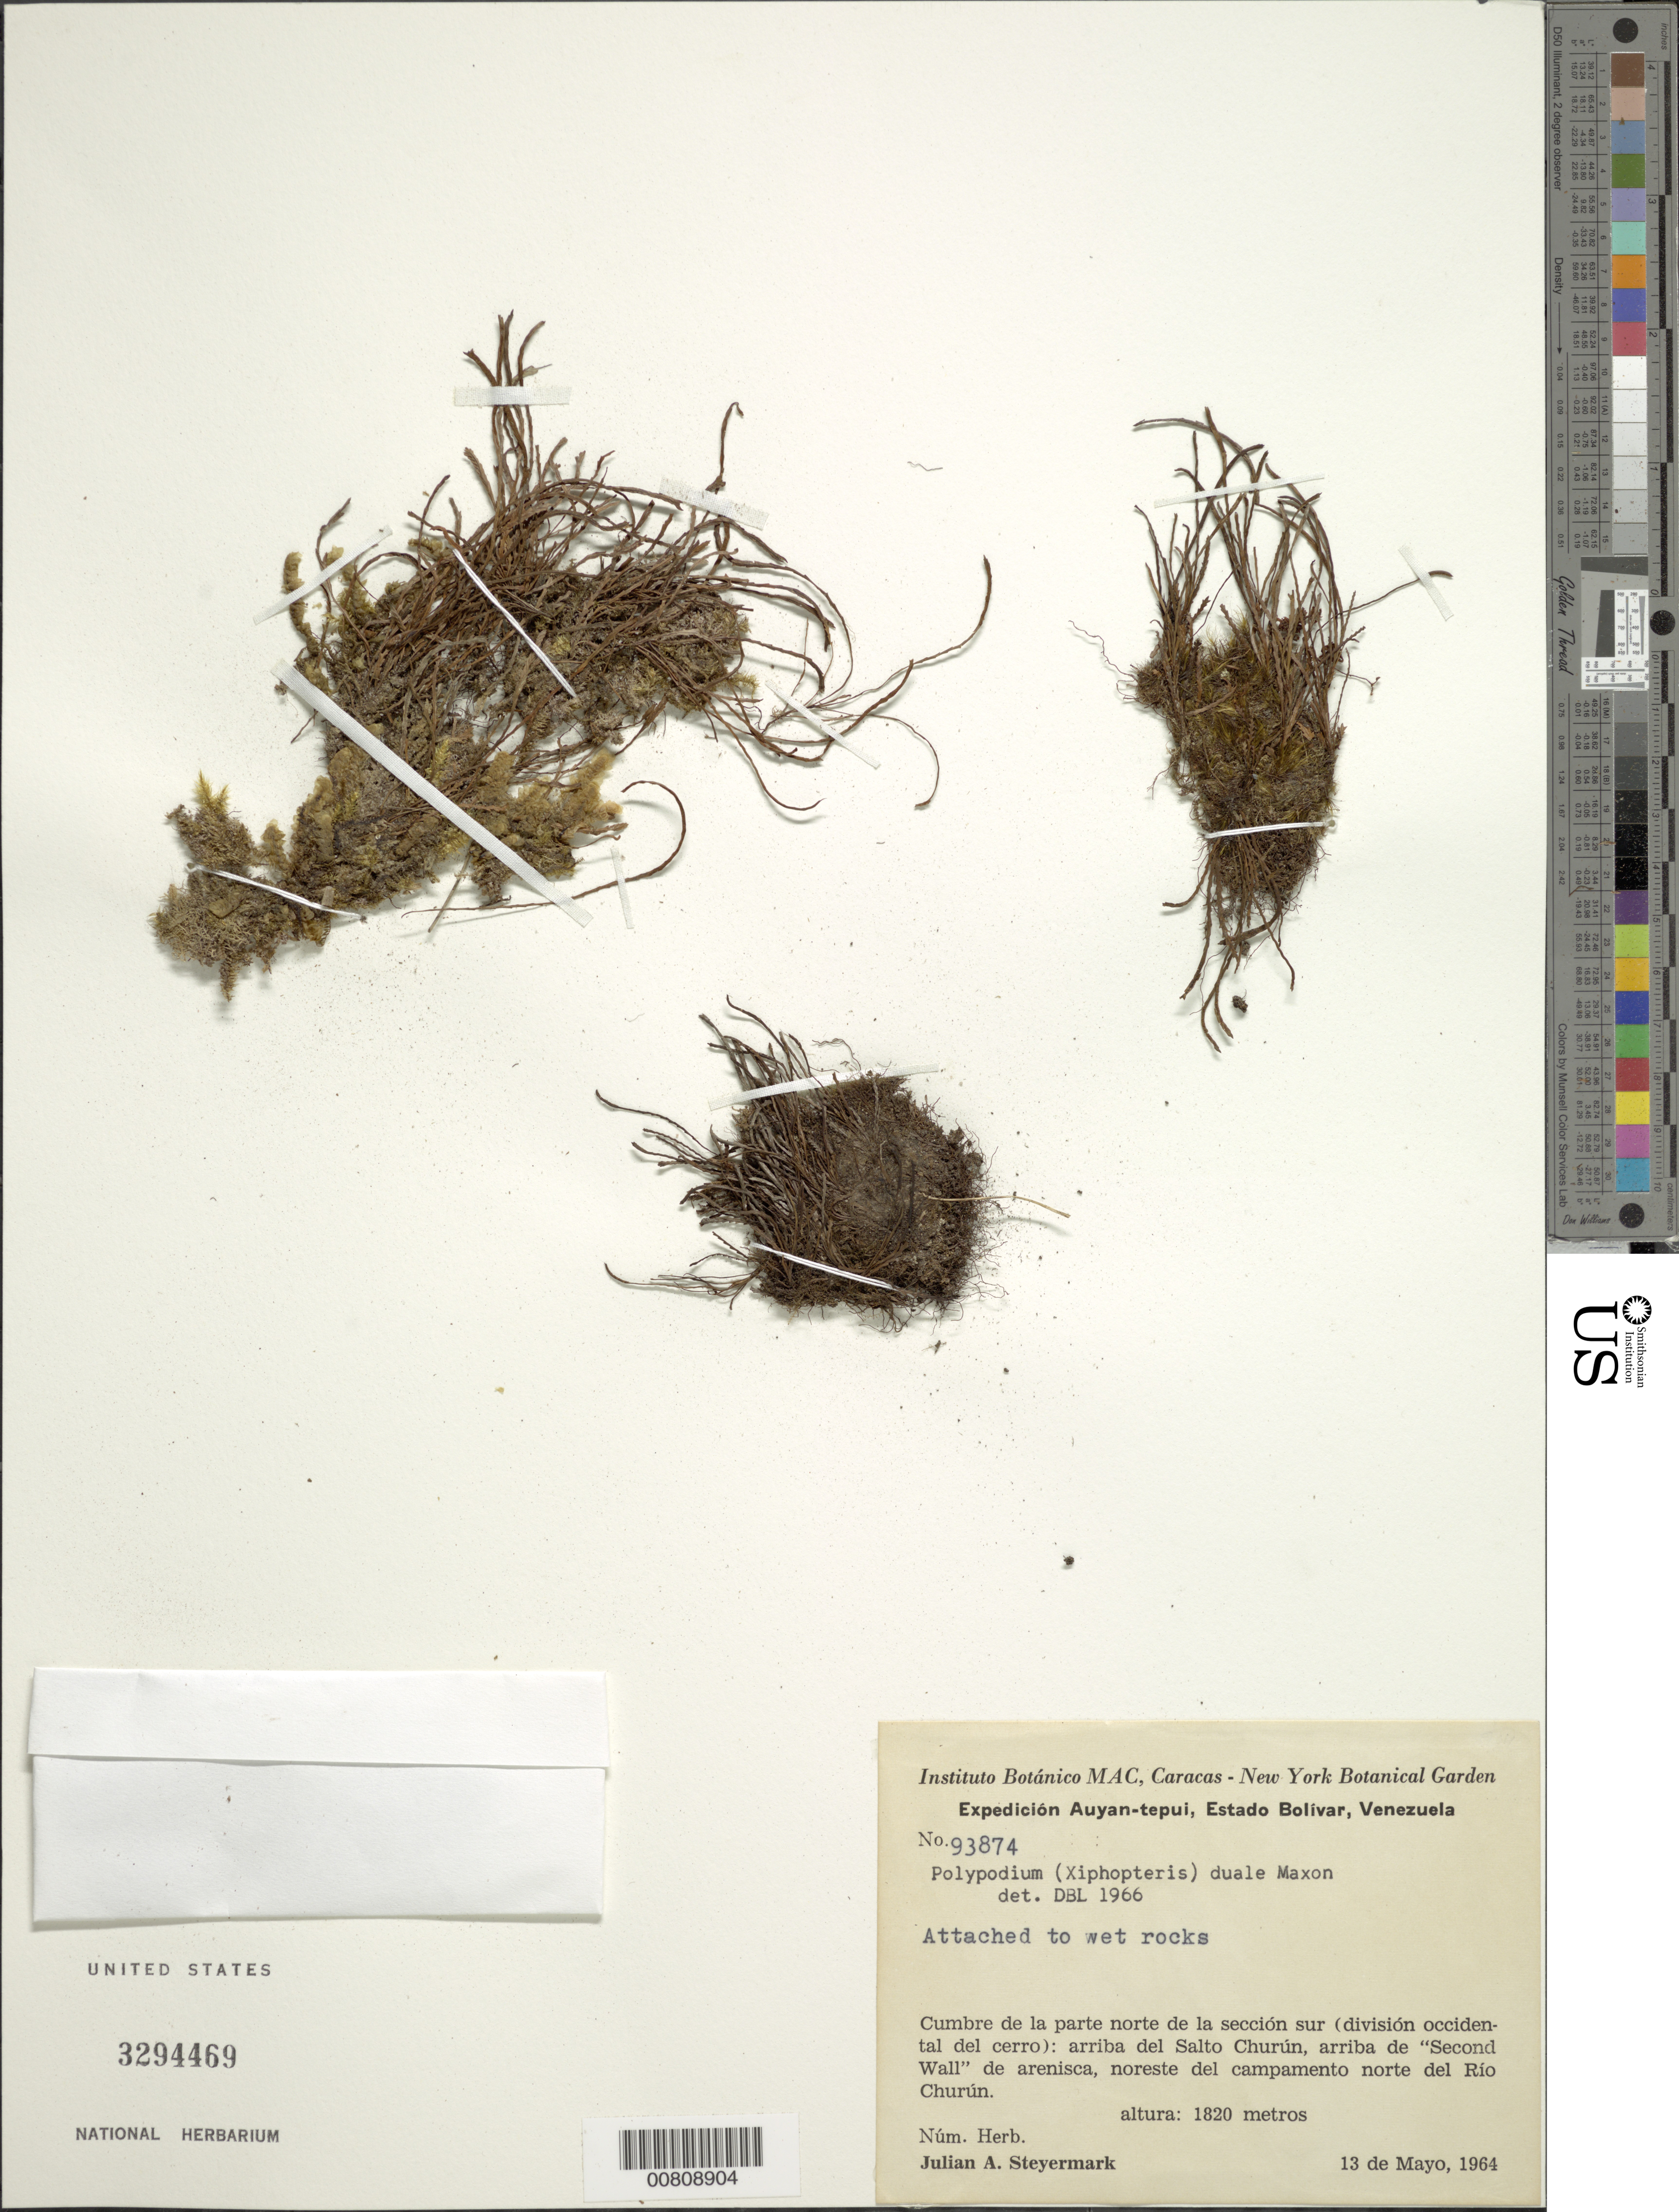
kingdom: Plantae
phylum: Tracheophyta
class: Polypodiopsida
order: Polypodiales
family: Polypodiaceae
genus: Cochlidium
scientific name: Cochlidium serrulatum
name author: (Sw.) L.E. Bishop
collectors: J. Steyermark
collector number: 93874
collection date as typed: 13-May-64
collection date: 1964-05-13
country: Venezuela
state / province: Bolívar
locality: Auyan-tepuí, cumbre de la parte norte de la seccion sur (division occidental); Salto Churón, arriba de "Second Wall", NE del campamento N del Río Churún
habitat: Attached to wet rocks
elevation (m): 1820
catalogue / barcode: US 3294469